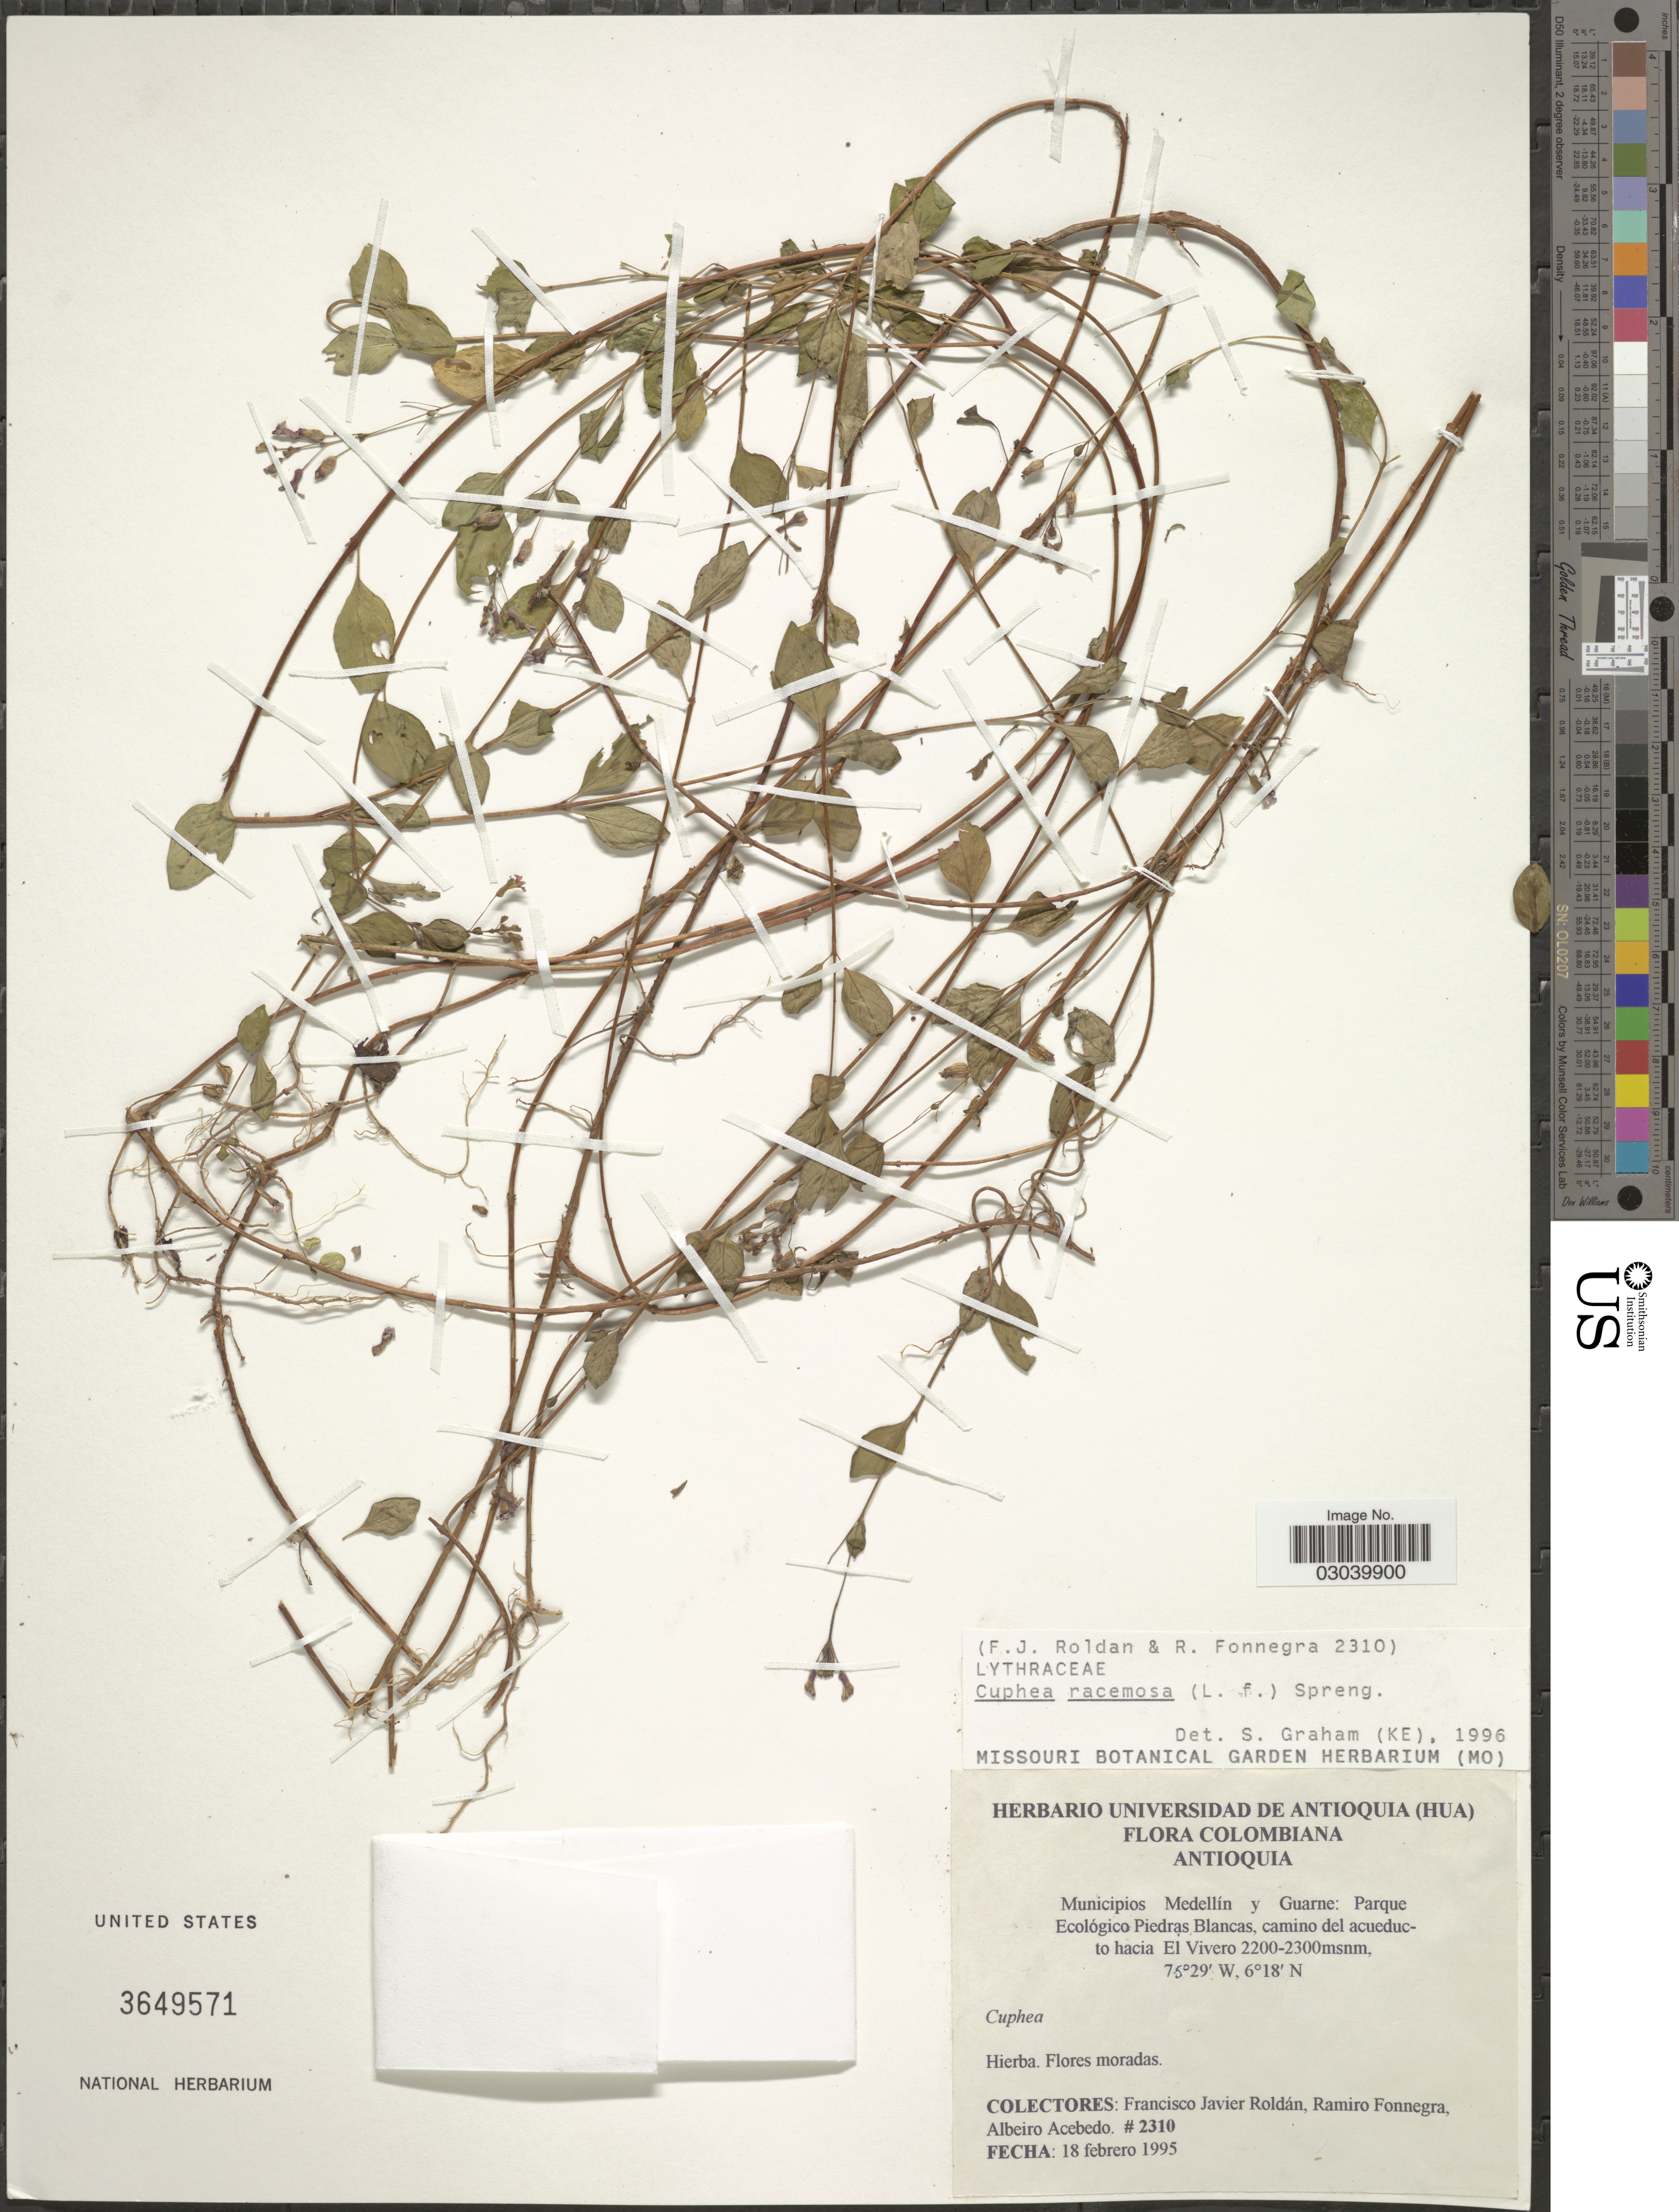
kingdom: Plantae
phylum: Tracheophyta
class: Magnoliopsida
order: Myrtales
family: Lythraceae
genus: Cuphea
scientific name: Cuphea racemosa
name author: (L. f.) Spreng.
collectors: F. J. Roldán, R. Fonnegra G. & A. Acebedo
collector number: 2310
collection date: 1995-02-18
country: Colombia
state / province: Antioquia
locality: Municipios Medellín y Guarne: Parque Ecológico Piedras Blancas, camino del acueducto hacia El Vivero.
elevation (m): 2200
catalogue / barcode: US 3649571